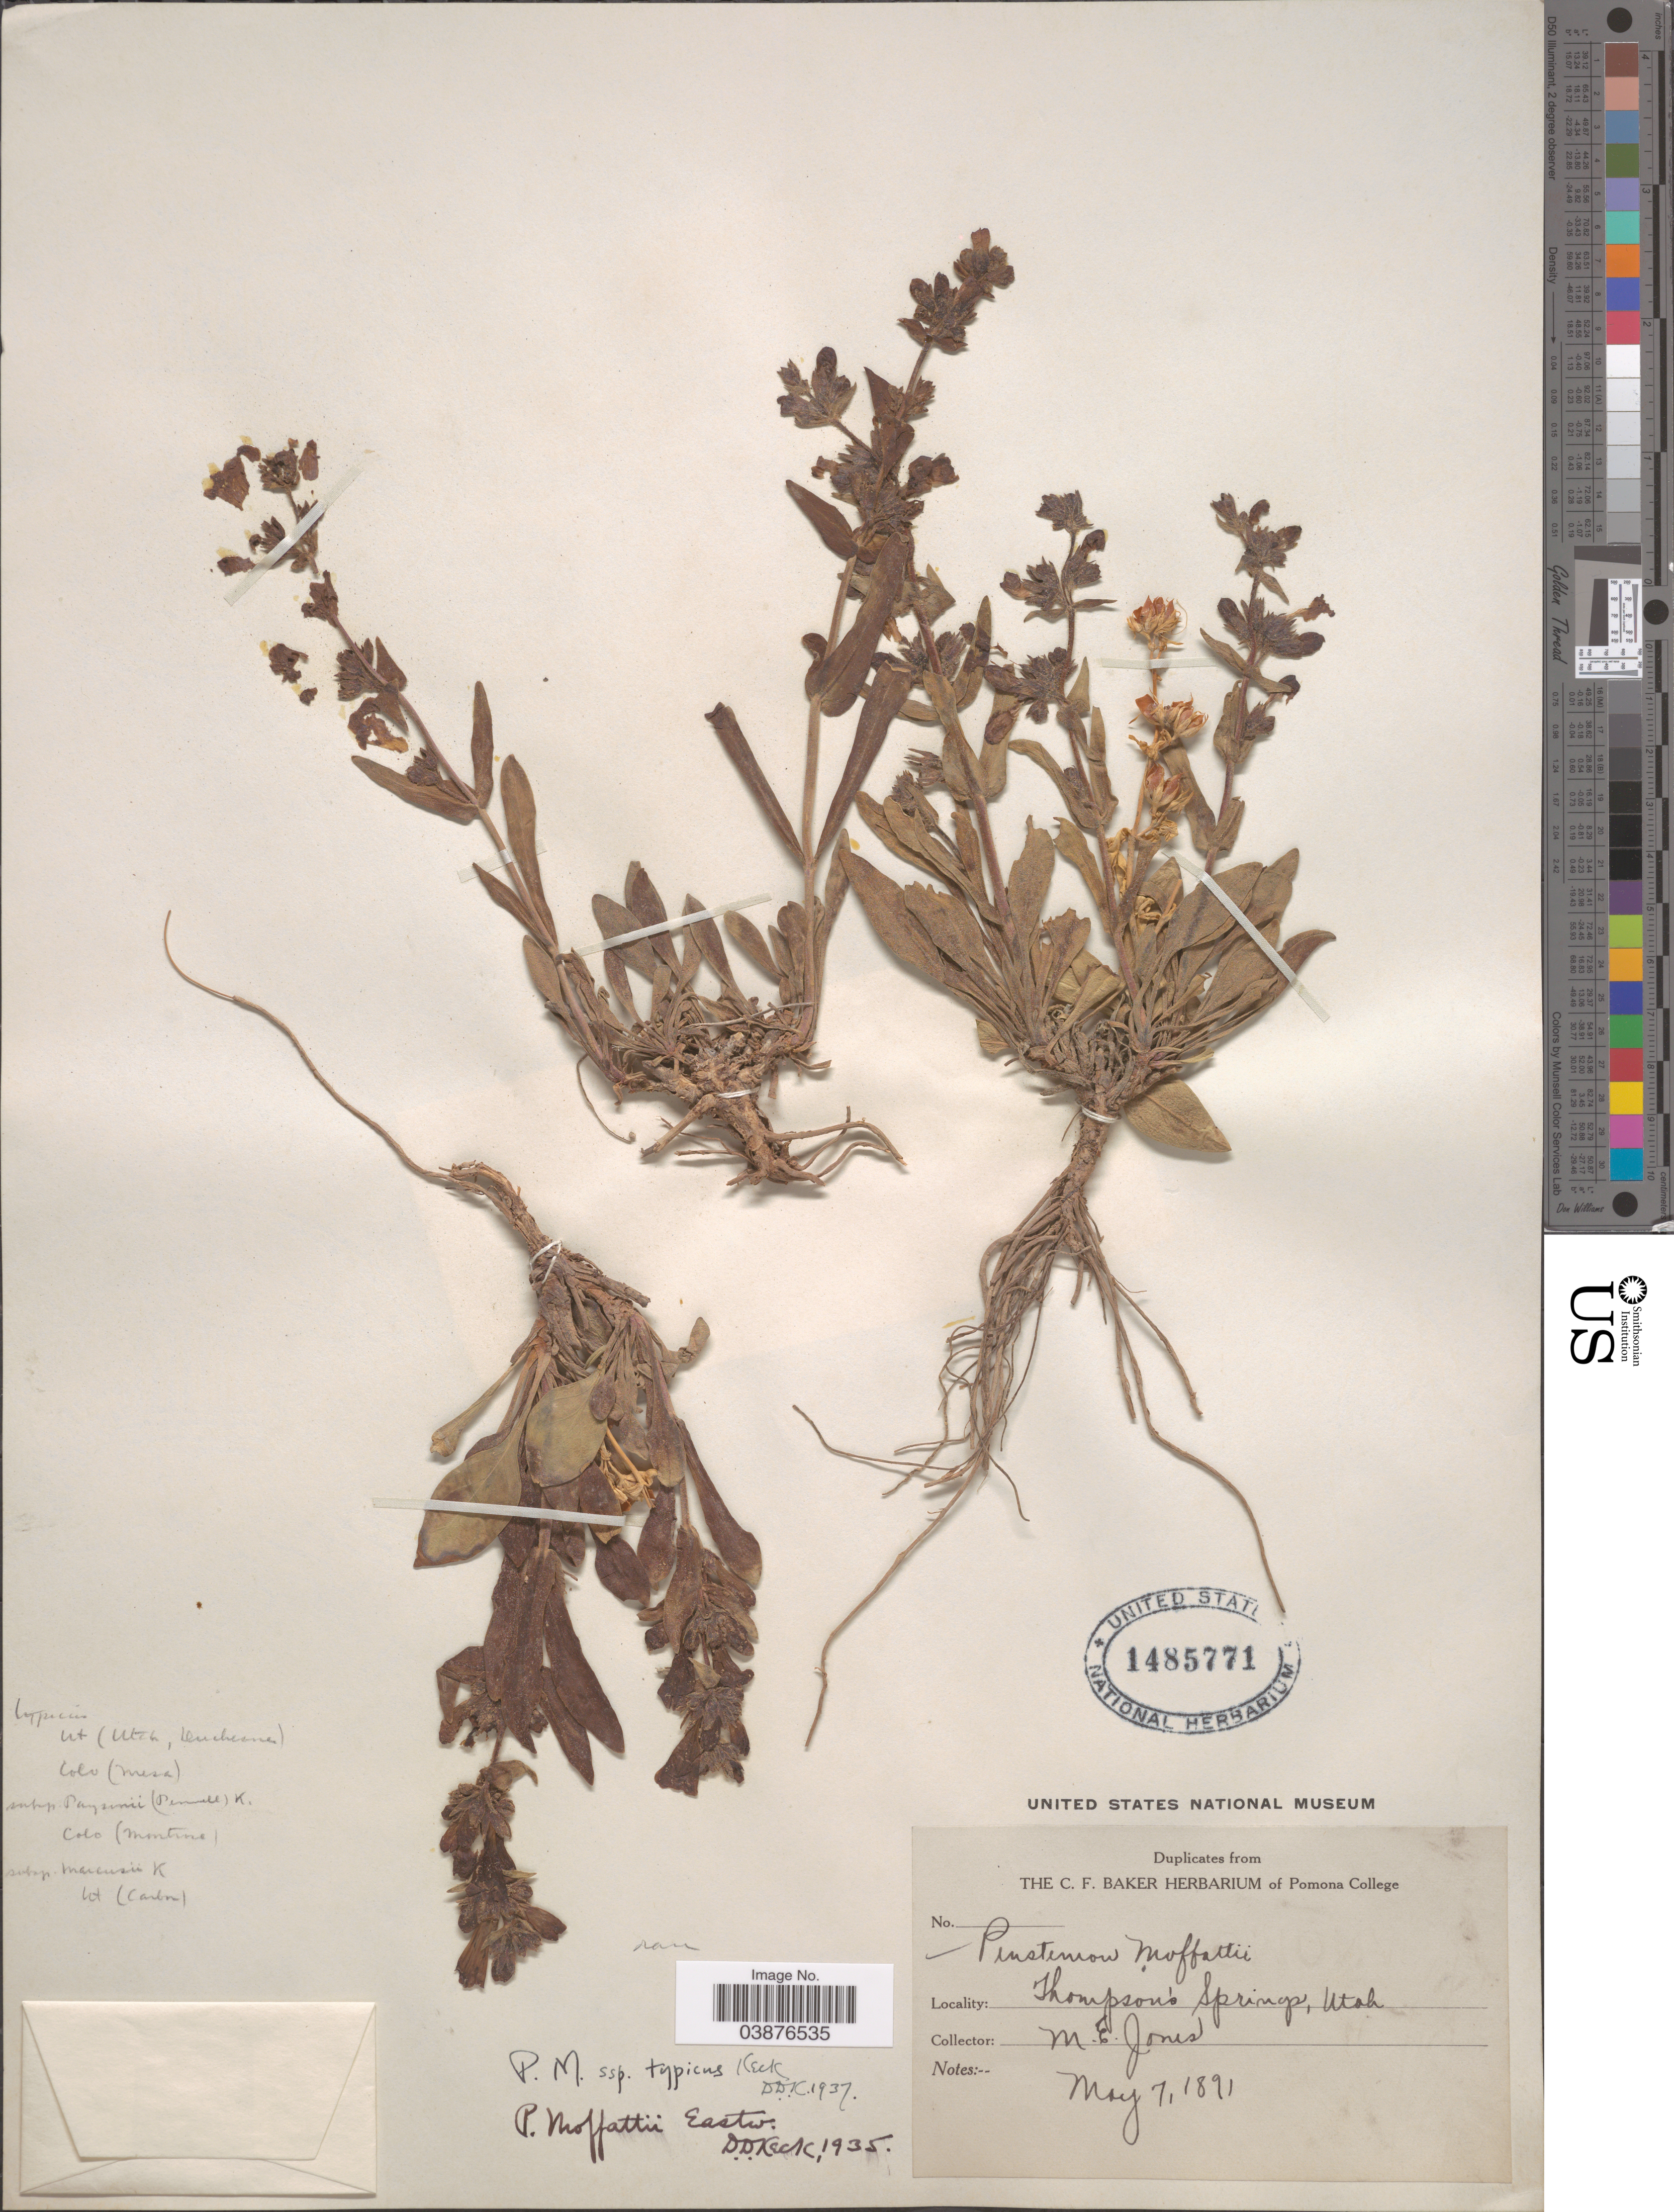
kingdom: Plantae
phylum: Tracheophyta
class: Magnoliopsida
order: Lamiales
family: Plantaginaceae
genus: Penstemon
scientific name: Penstemon moffatii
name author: Eastw.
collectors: M. Jones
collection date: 1891-05-07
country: United States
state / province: Utah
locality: Thomspon's Springs.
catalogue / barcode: US 1485771